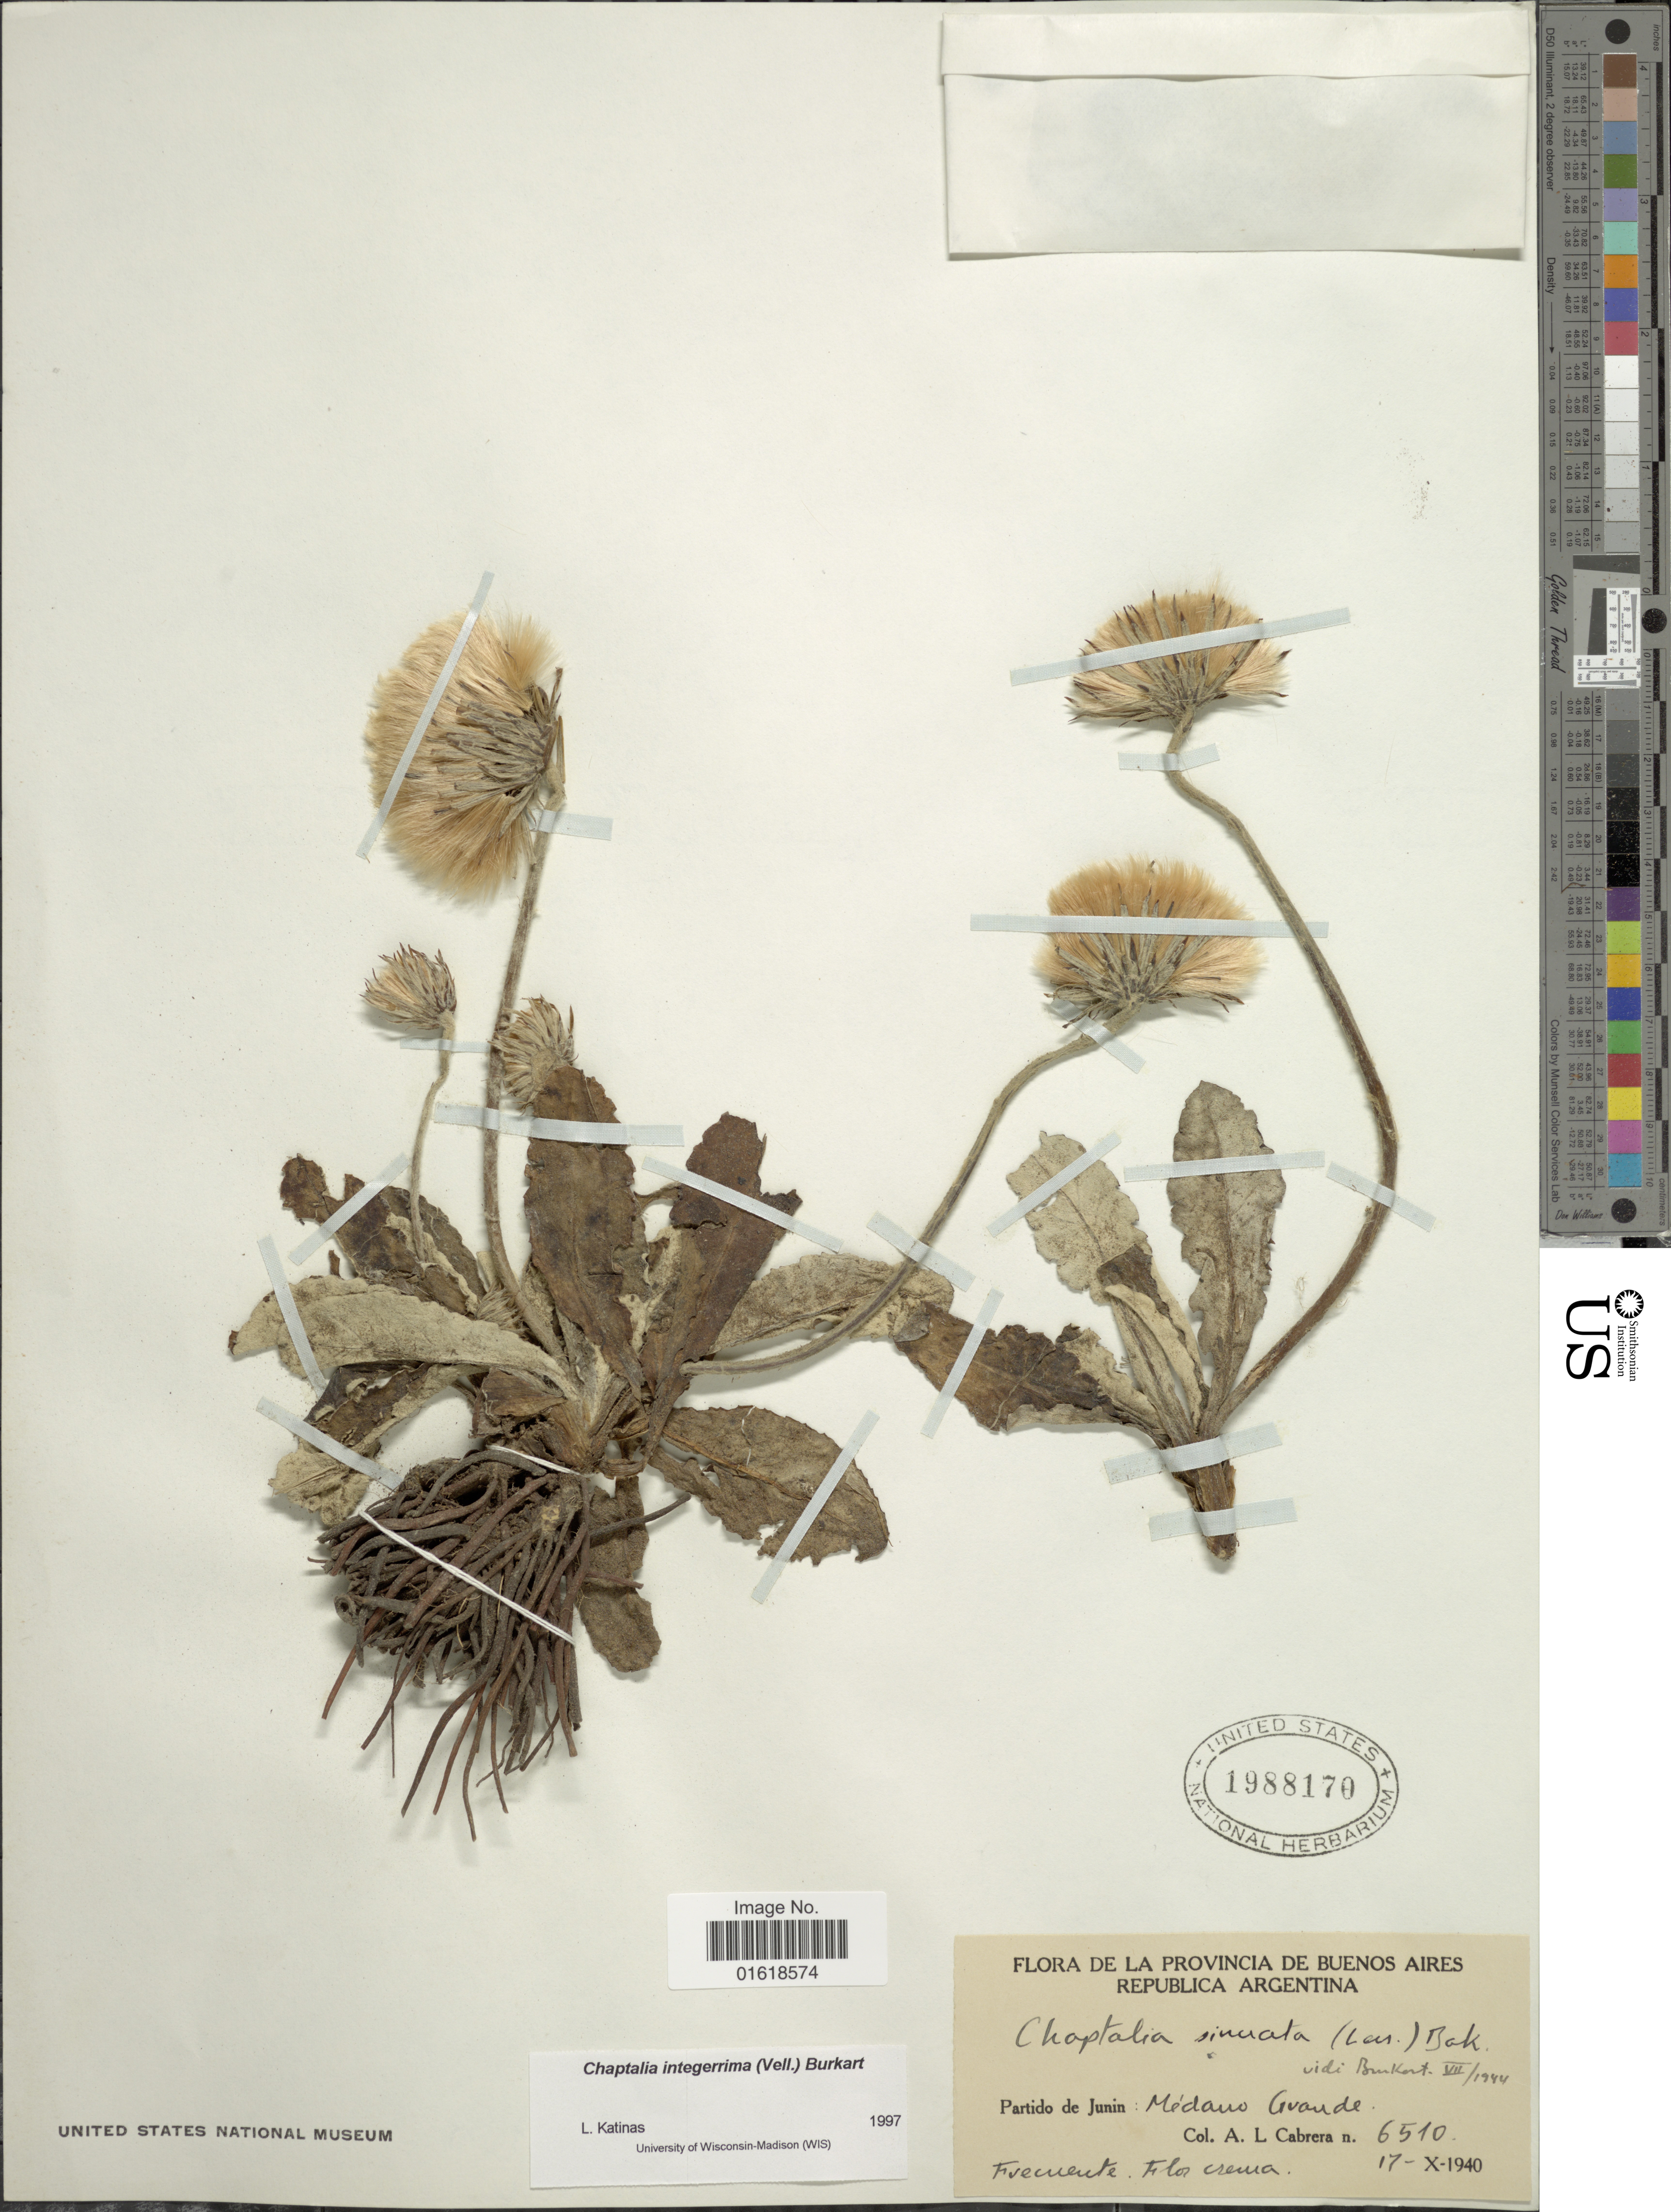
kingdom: Plantae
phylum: Tracheophyta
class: Magnoliopsida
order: Asterales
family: Asteraceae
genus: Chaptalia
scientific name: Chaptalia integerrima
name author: (Vell.) Burkart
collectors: A. L. Cabrera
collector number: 6510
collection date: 1940-10-17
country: Argentina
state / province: Buenos Aires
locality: La Provincia de Buenos Aires. Republica Argentina. Partido de Junin: Médano Avande.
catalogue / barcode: US 1988170